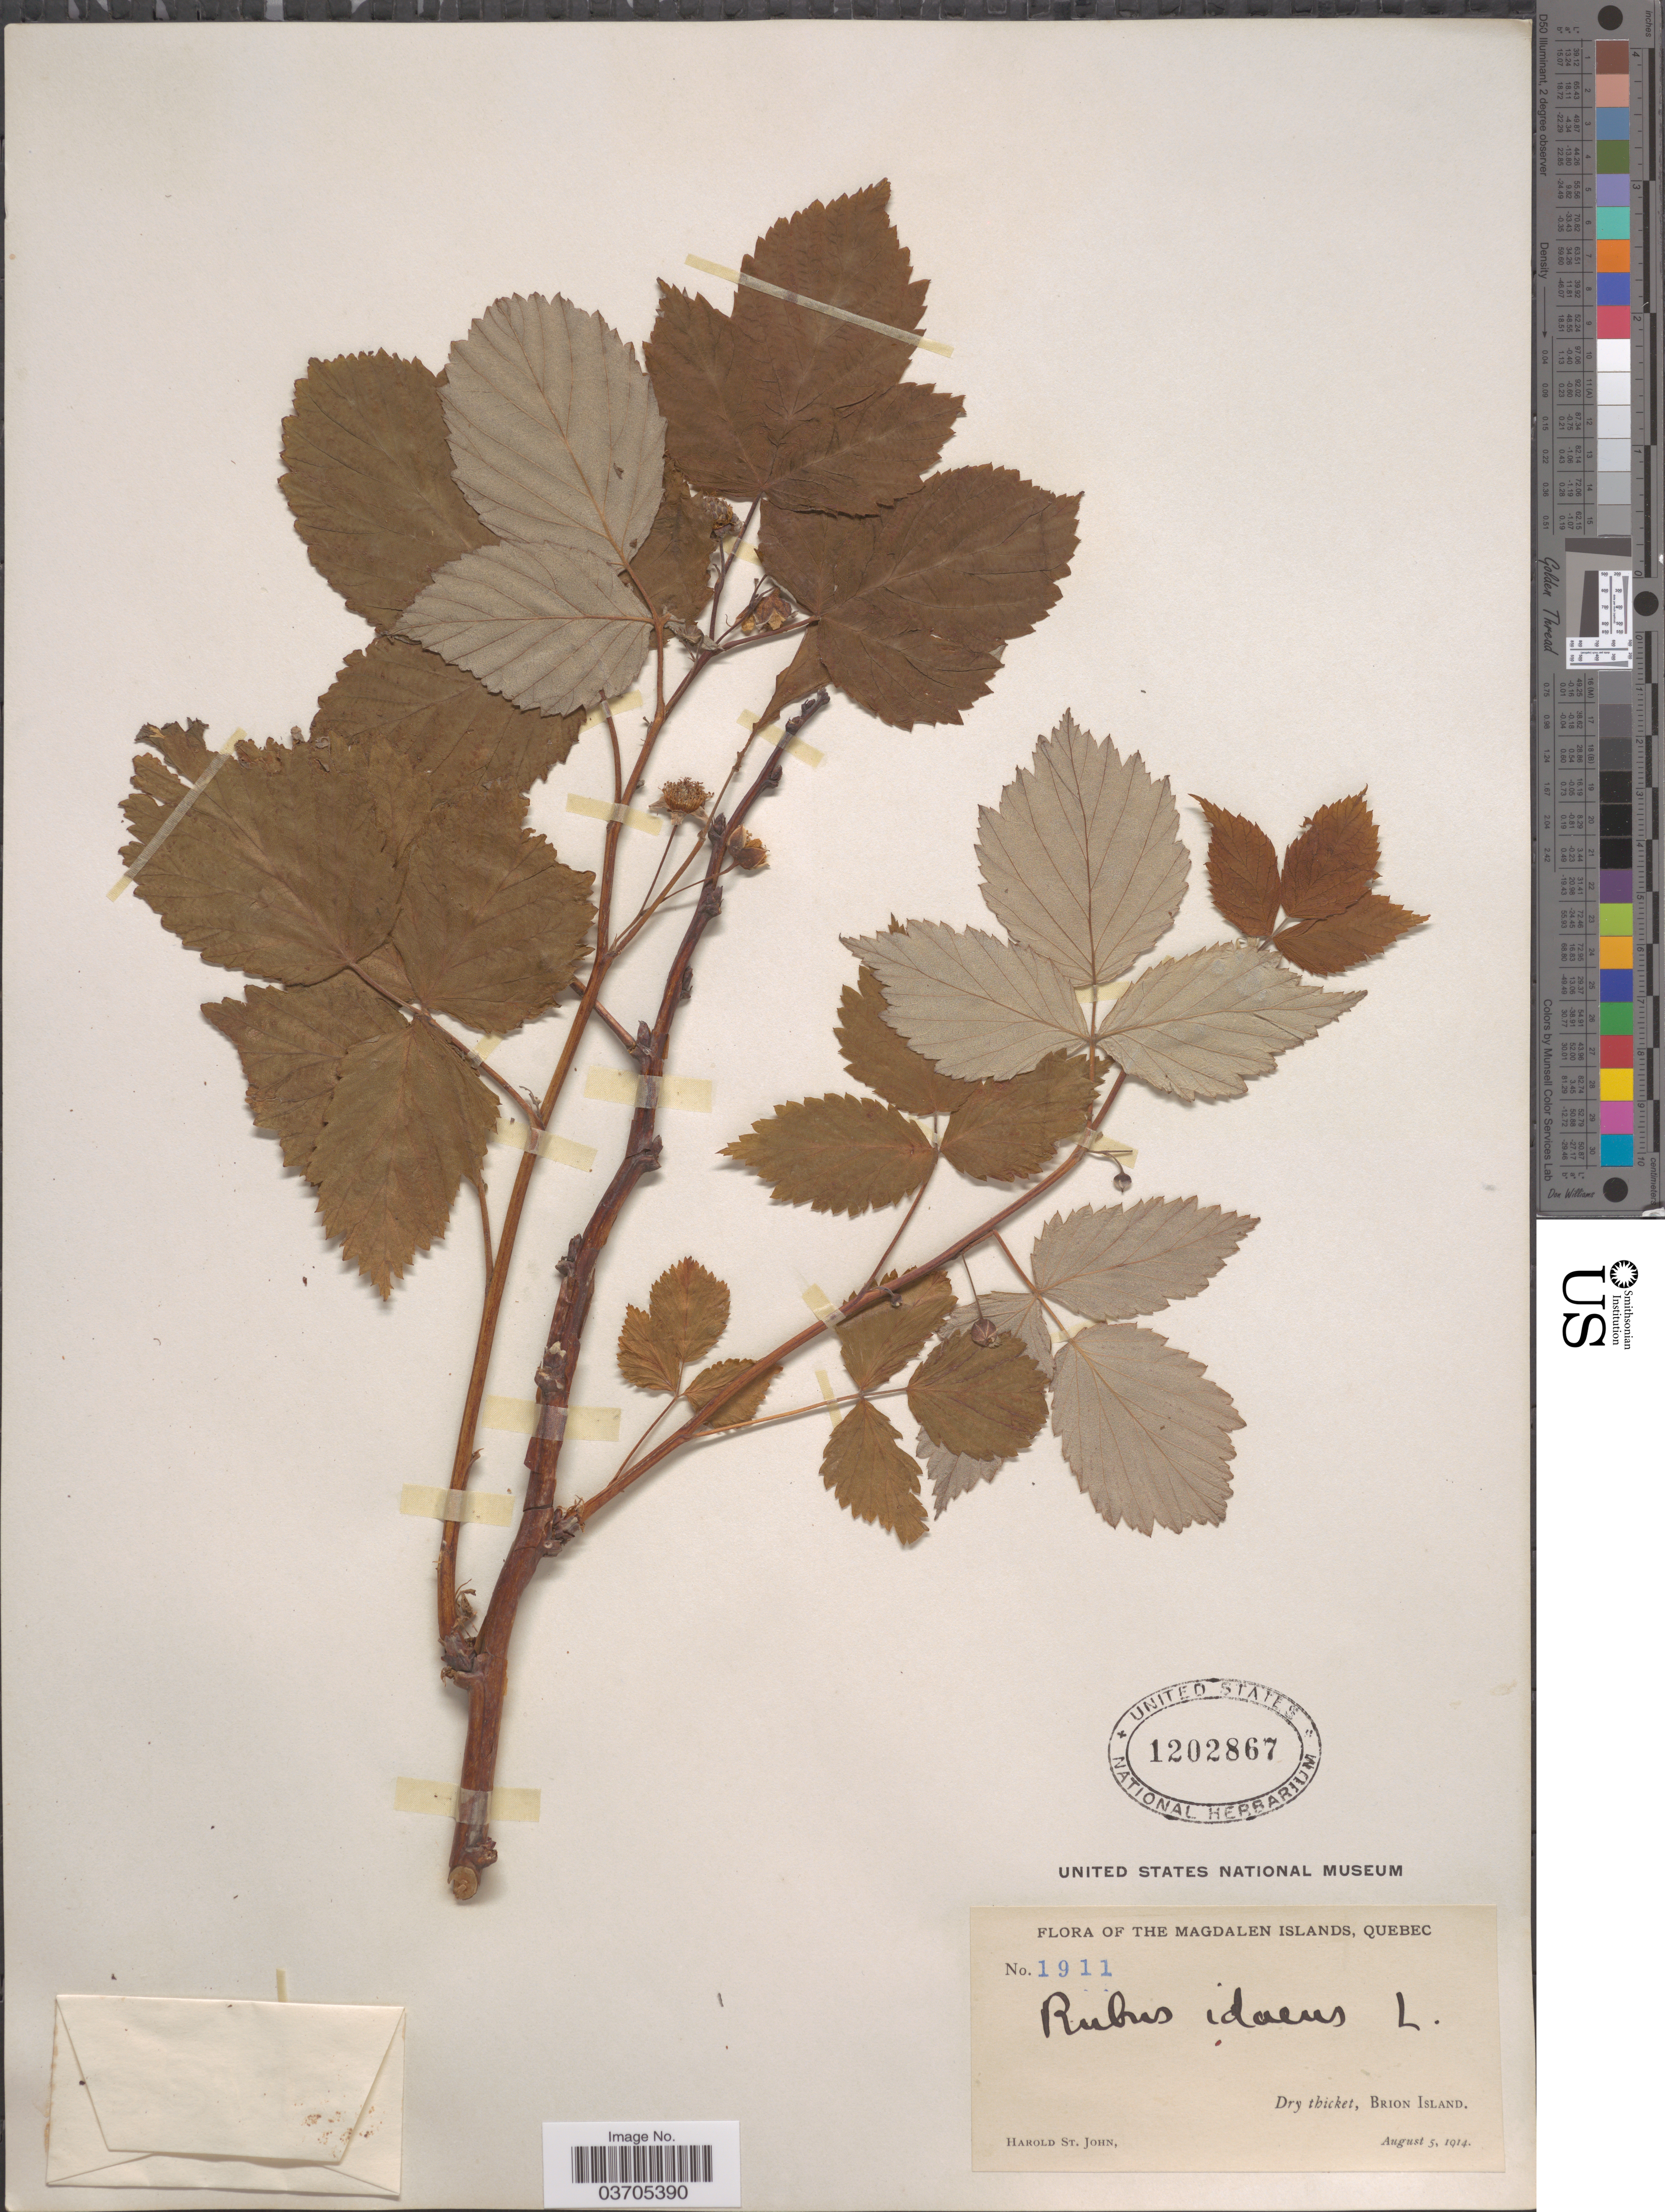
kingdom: Plantae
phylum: Tracheophyta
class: Magnoliopsida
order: Rosales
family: Rosaceae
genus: Rubus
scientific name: Rubus idaeus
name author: L.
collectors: H. St. John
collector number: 1911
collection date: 1914-08-05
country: Canada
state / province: Quebec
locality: Magdalen Islands. Brion Island.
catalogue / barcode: US 1202867